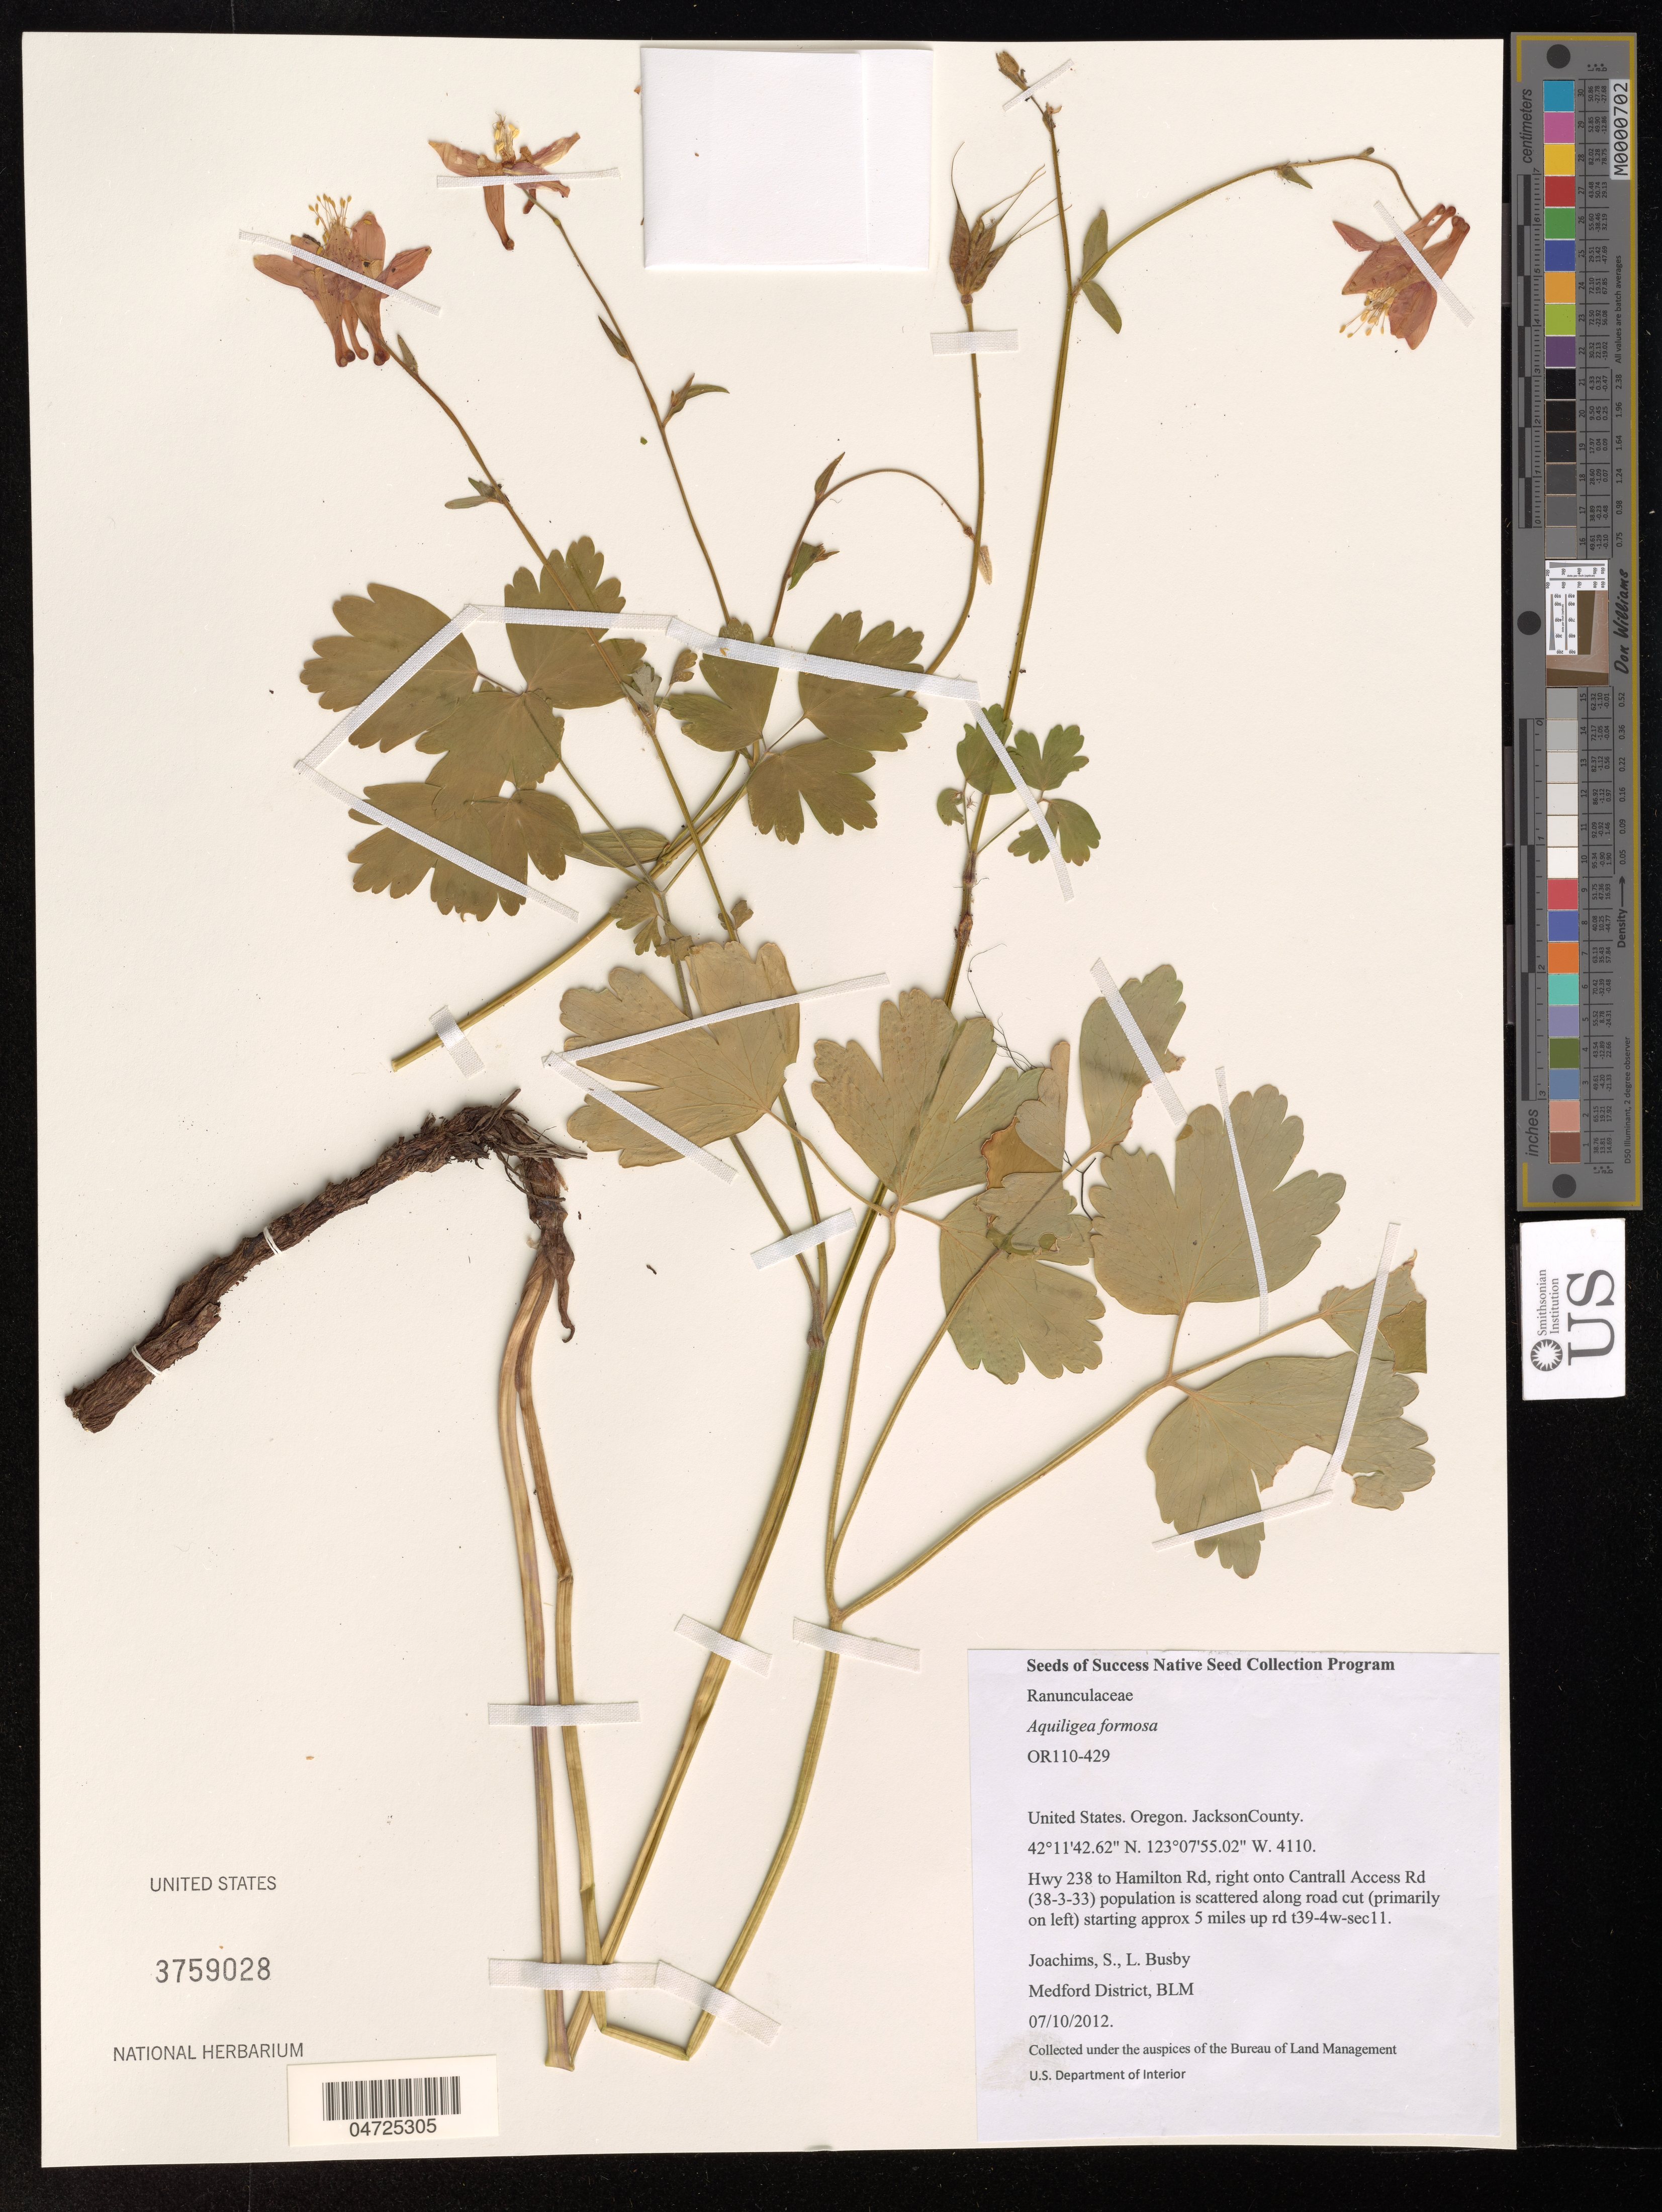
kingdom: Plantae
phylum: Tracheophyta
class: Magnoliopsida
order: Ranunculales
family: Ranunculaceae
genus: Aquilegia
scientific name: Aquilegia formosa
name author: Fisch. ex DC.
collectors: S. Joachims & L. Busby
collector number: OR110-429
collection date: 2012-07-10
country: United States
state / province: Oregon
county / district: Jackson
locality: JacksonCounty. Hwy 238 to Hamilton Rd, right onto Cantrall Access Rd (38-3-33) population is scattered along road cut (primarily on left) starting approx 5 miles up rd t39-4w-sec11.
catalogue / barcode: US 3759028